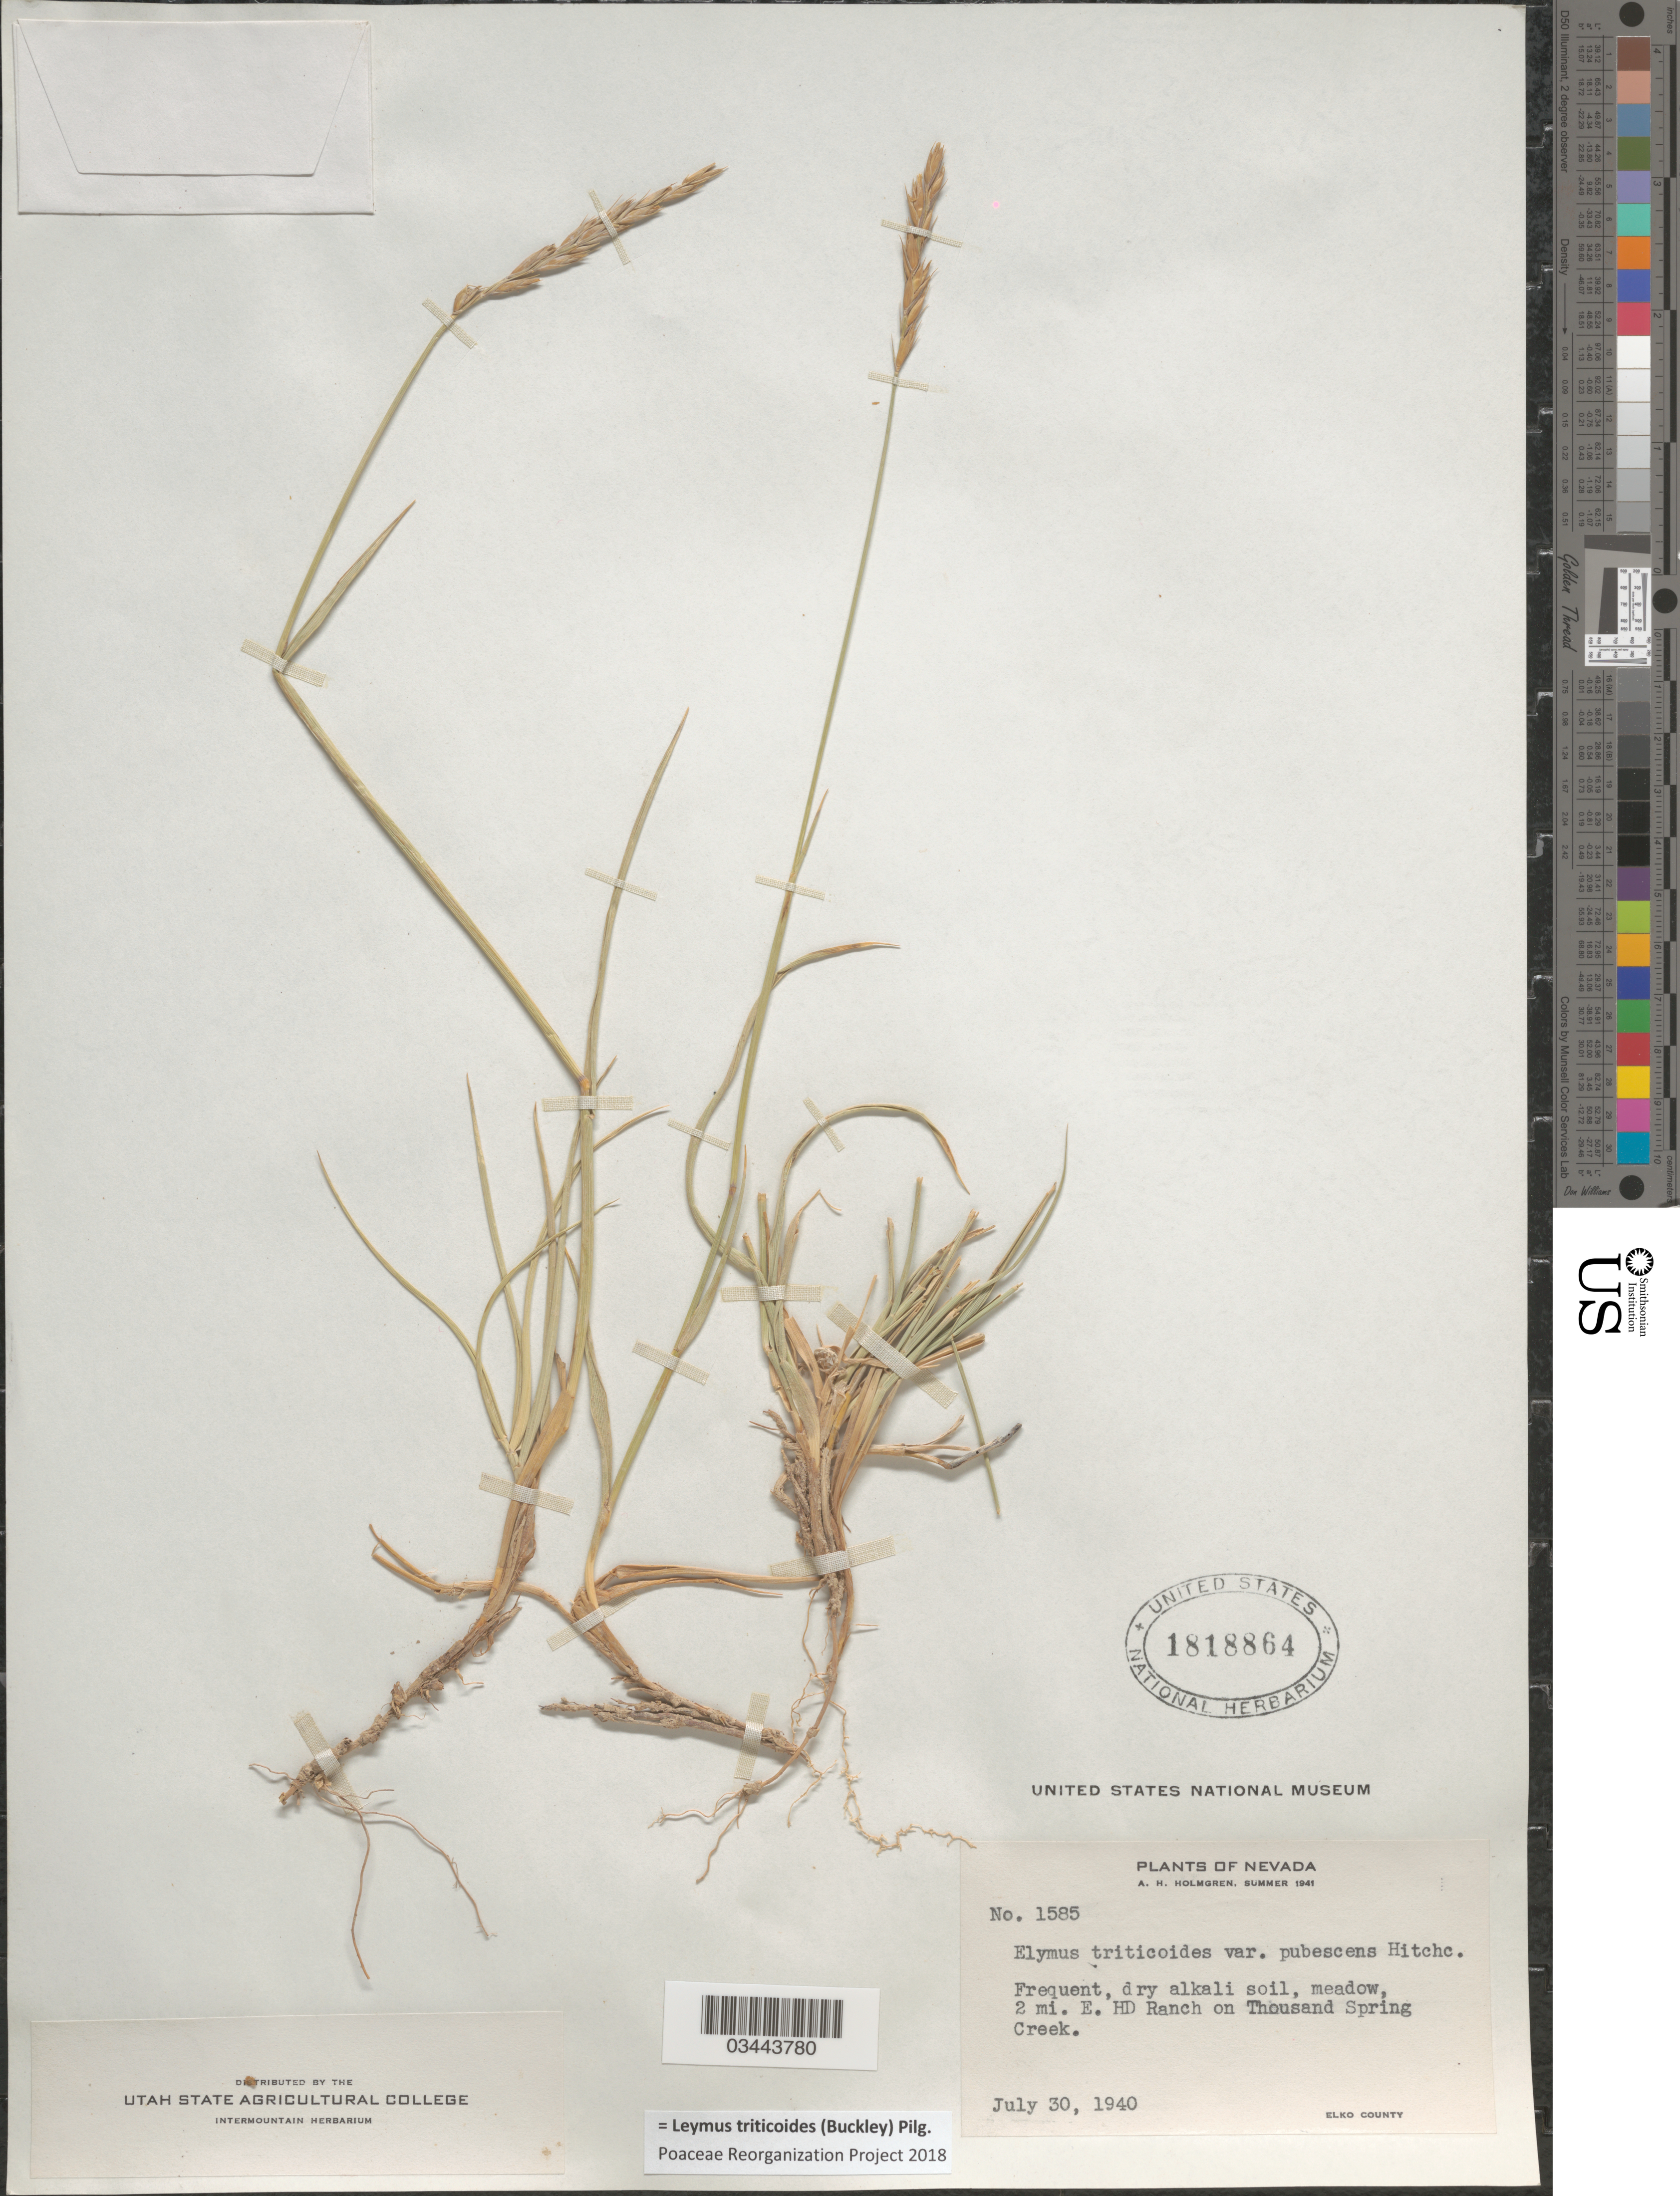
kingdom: Plantae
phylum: Tracheophyta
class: Liliopsida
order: Poales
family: Poaceae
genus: Leymus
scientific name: Leymus triticoides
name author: (Buckley) Pilg.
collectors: A. H. Holmgren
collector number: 1585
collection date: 1940-07-30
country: United States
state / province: Nevada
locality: Frequent, dry alkali soil, meadow, 2 mi. E. HD Ranch on Thousand Spring Creek. Elko County.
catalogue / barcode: US 1818864